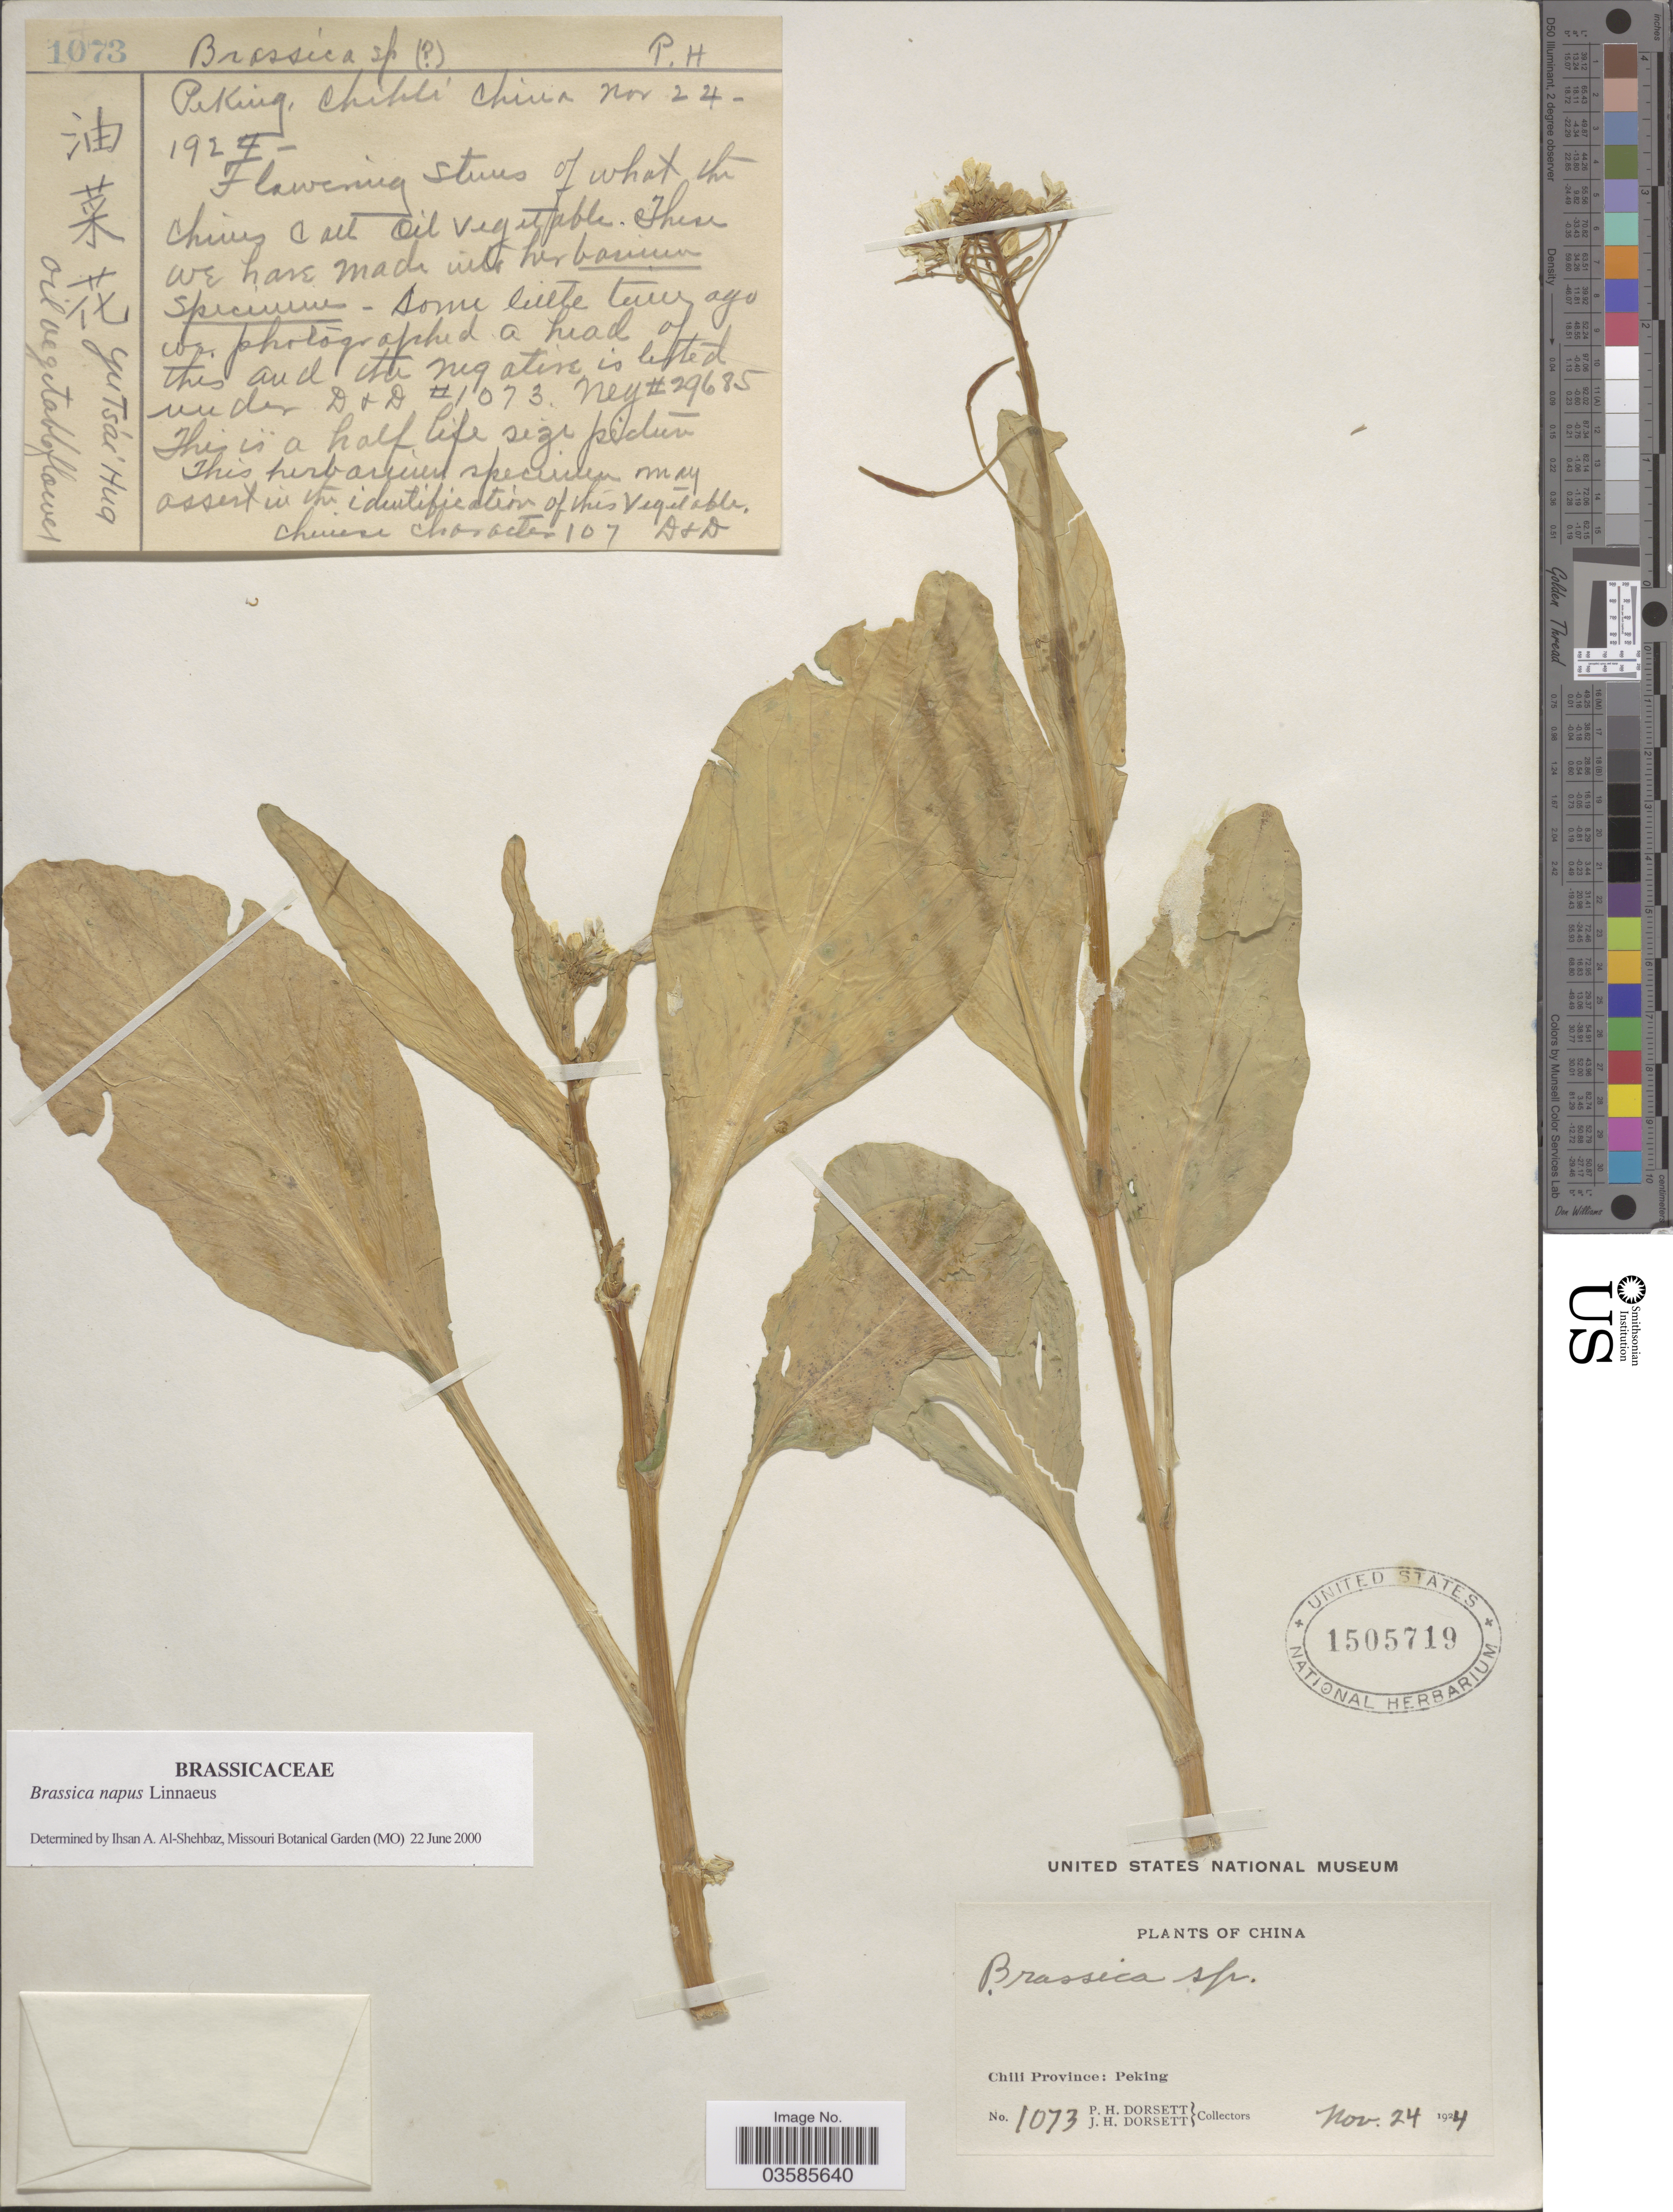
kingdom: Plantae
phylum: Tracheophyta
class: Magnoliopsida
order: Brassicales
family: Brassicaceae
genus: Brassica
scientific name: Brassica napus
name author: L.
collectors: P. H. Dorsett & J. Dorsett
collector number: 1073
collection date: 1924-11-24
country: China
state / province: Beijing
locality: Chili Province: Peking.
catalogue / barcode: US 1505719